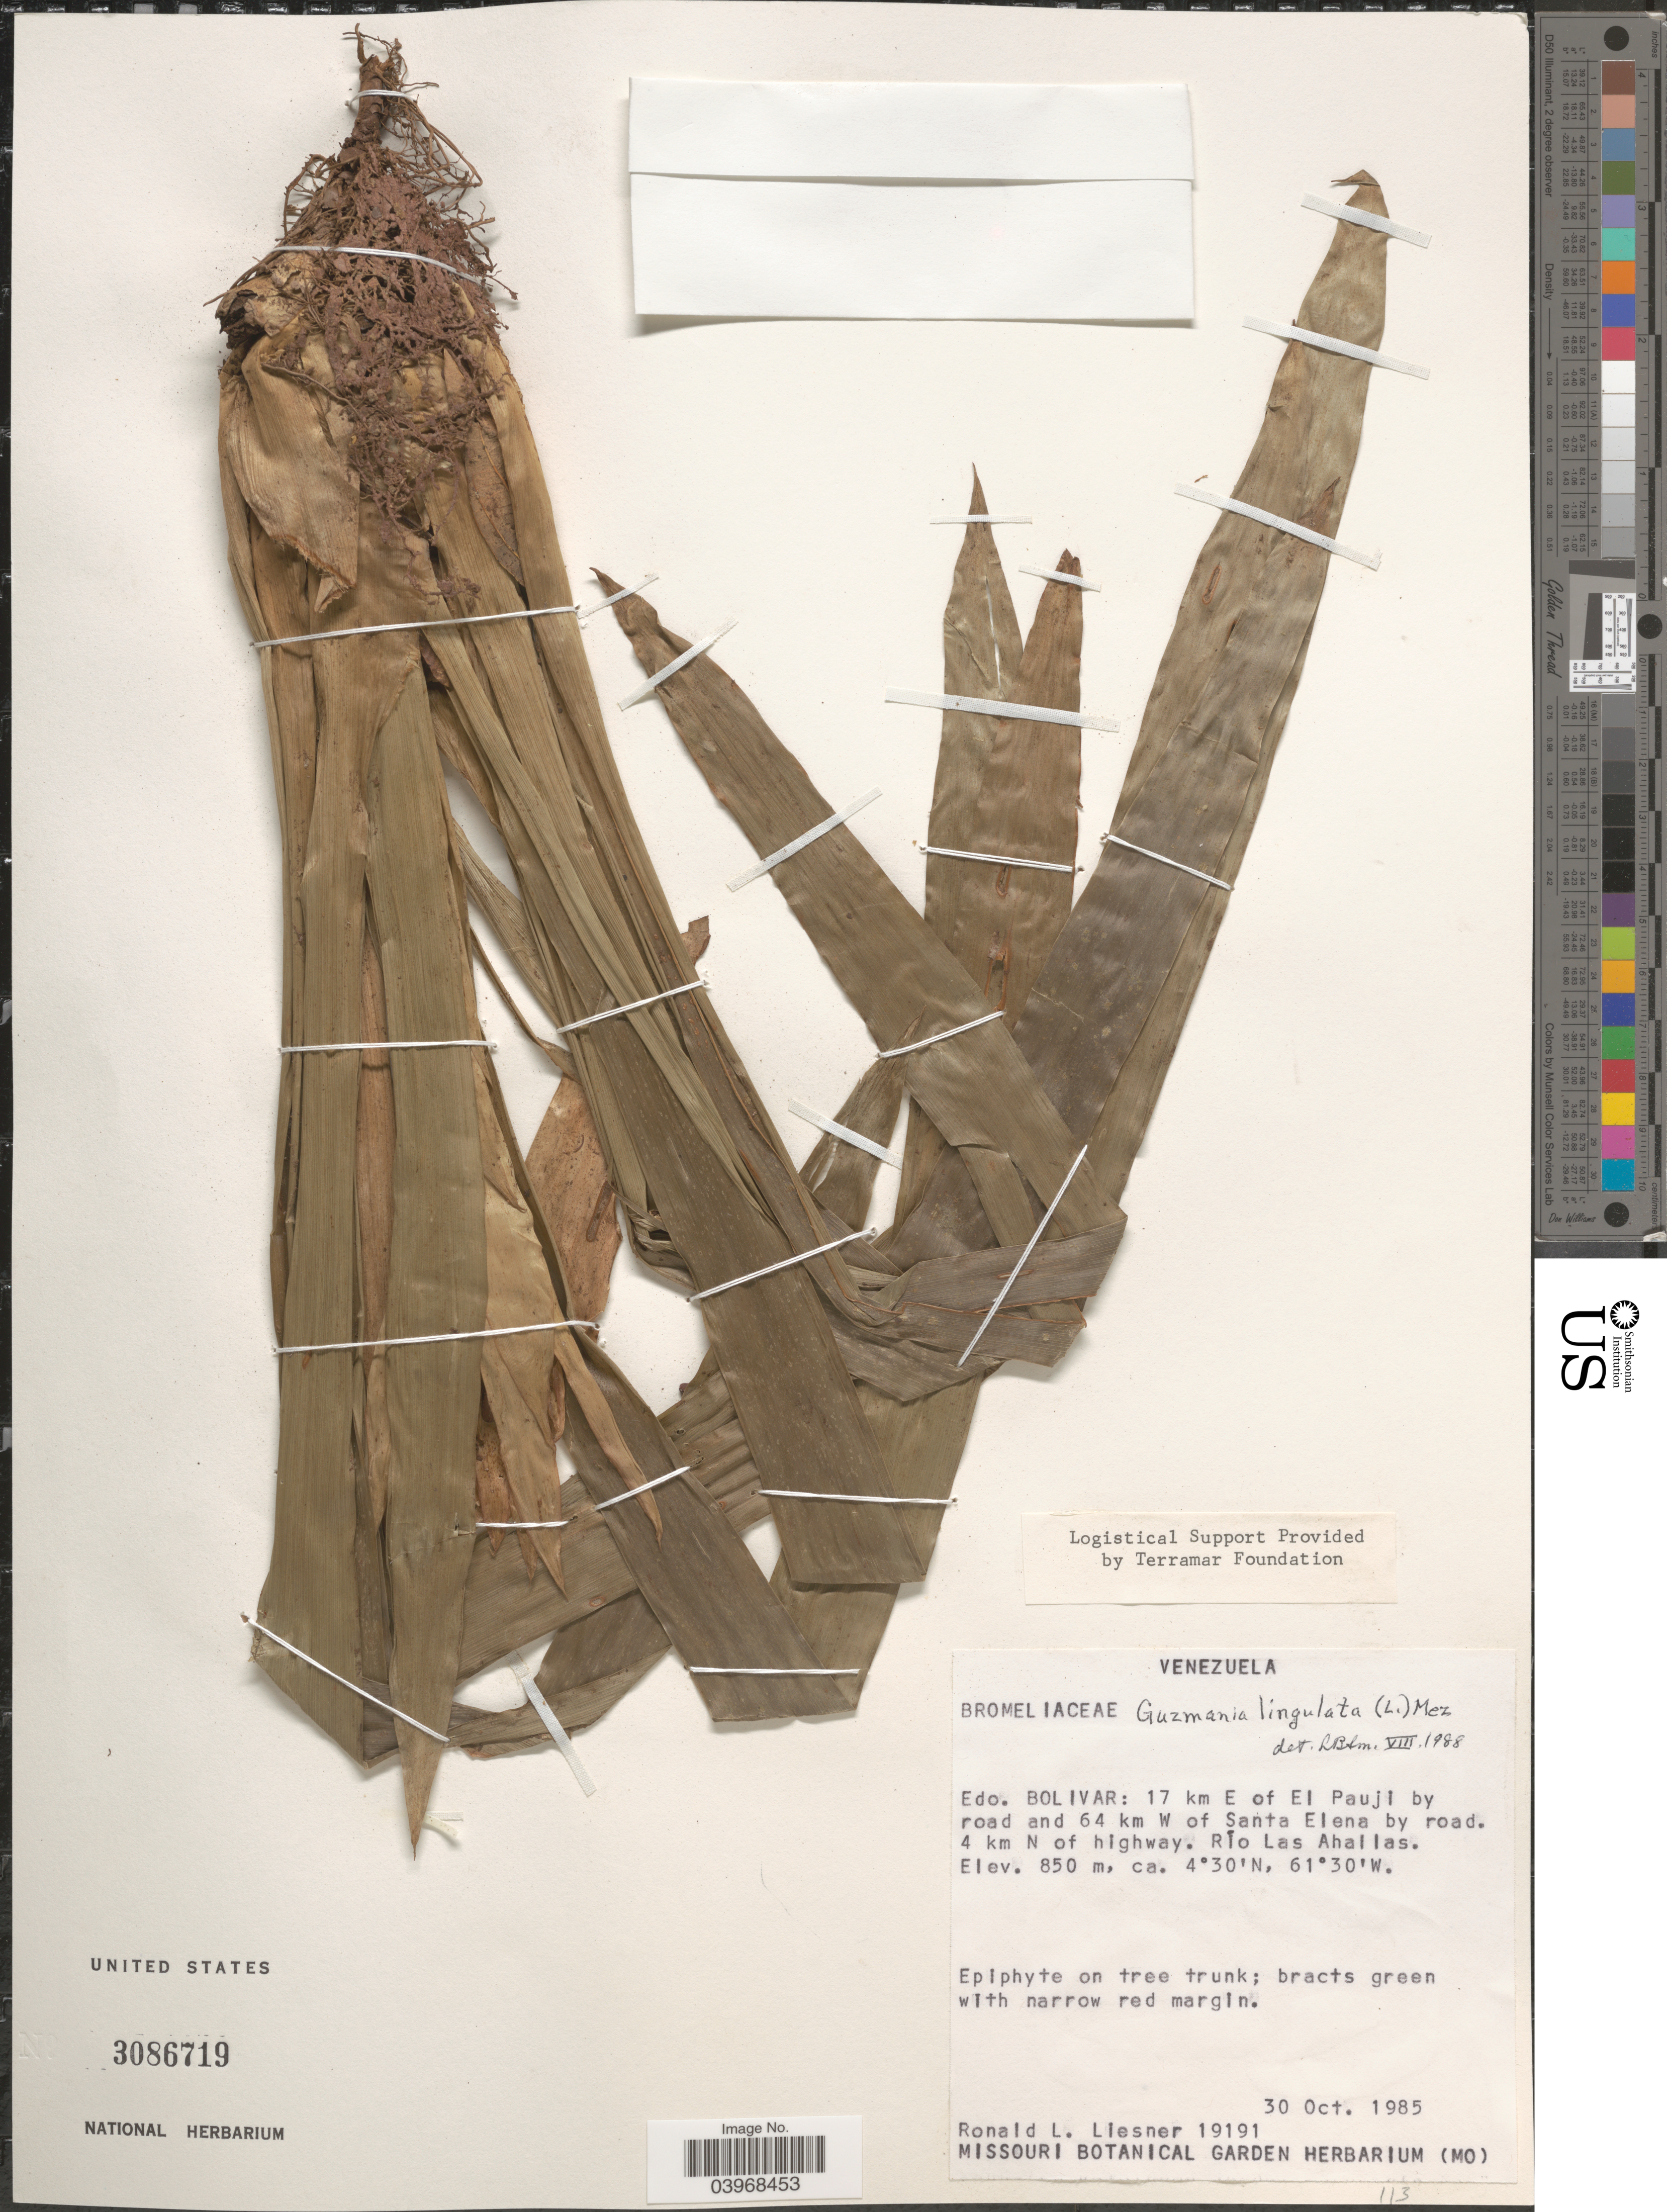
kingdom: Plantae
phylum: Tracheophyta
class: Liliopsida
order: Poales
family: Bromeliaceae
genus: Guzmania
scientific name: Guzmania lingulata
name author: (L.) Mez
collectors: R. L. Liesner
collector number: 19191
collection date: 1985-10-30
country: Venezuela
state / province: Bolivar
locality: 17 km E of El Paujl by road and 64 km W of Santa Elena by road. 4 km N of highway. Río Las Ahallas.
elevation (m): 850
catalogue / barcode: US 3086719